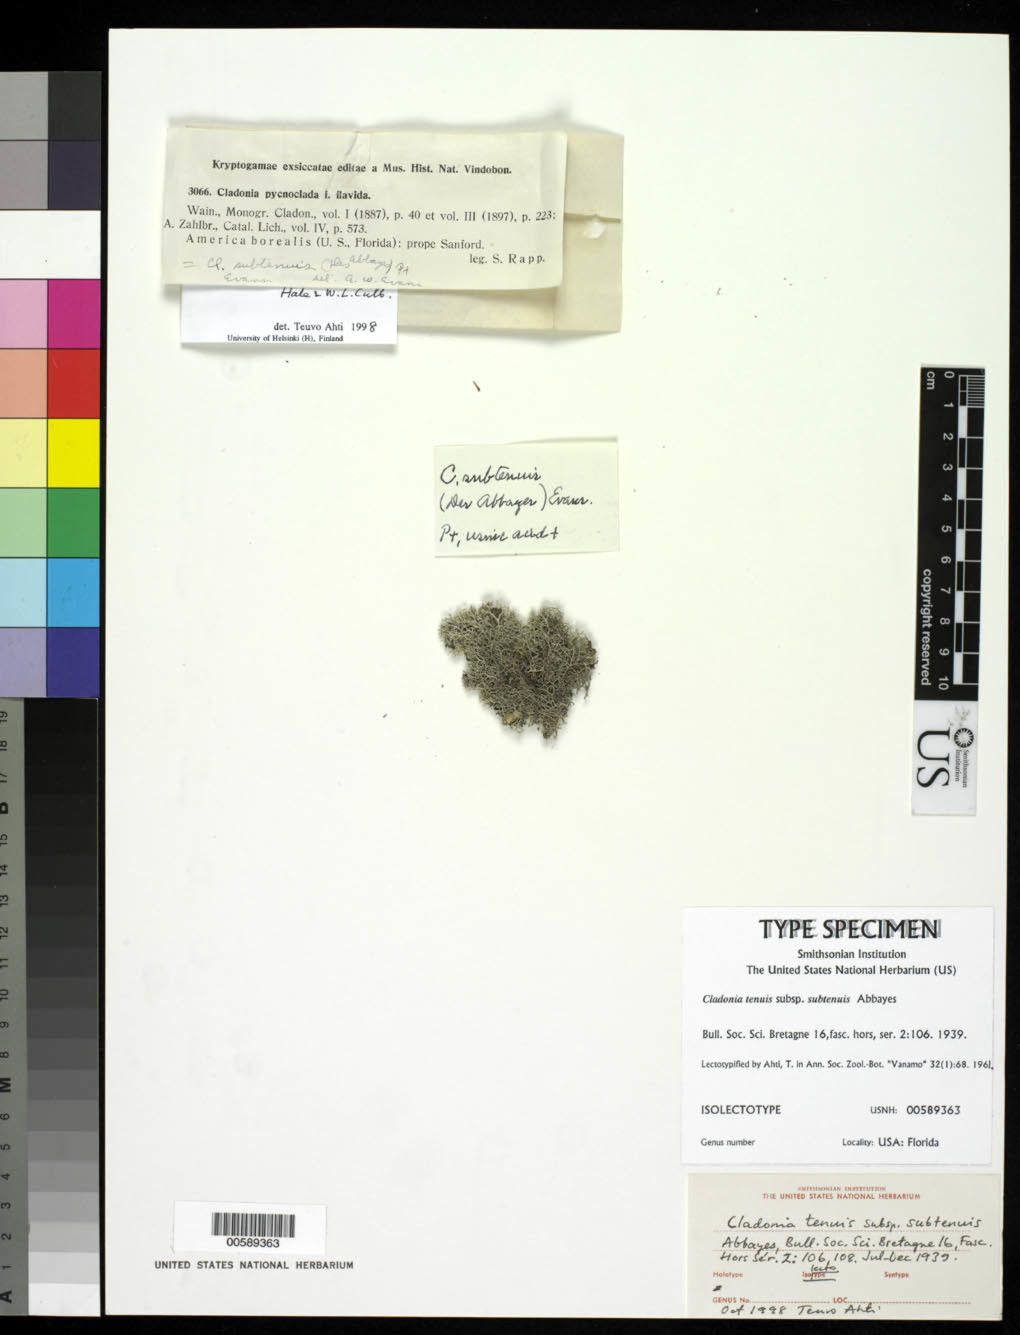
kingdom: Fungi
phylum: Ascomycota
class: Lecanoromycetes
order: Lecanorales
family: Cladoniaceae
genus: Cladonia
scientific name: Cladonia tenuis subsp. subtenuis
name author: Abbayes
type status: Isolectotype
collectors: S. Rapp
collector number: Krypt. Exs. Vindob 3066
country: United States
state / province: Florida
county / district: Seminole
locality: Prope Sanford. [Near Sanford.]